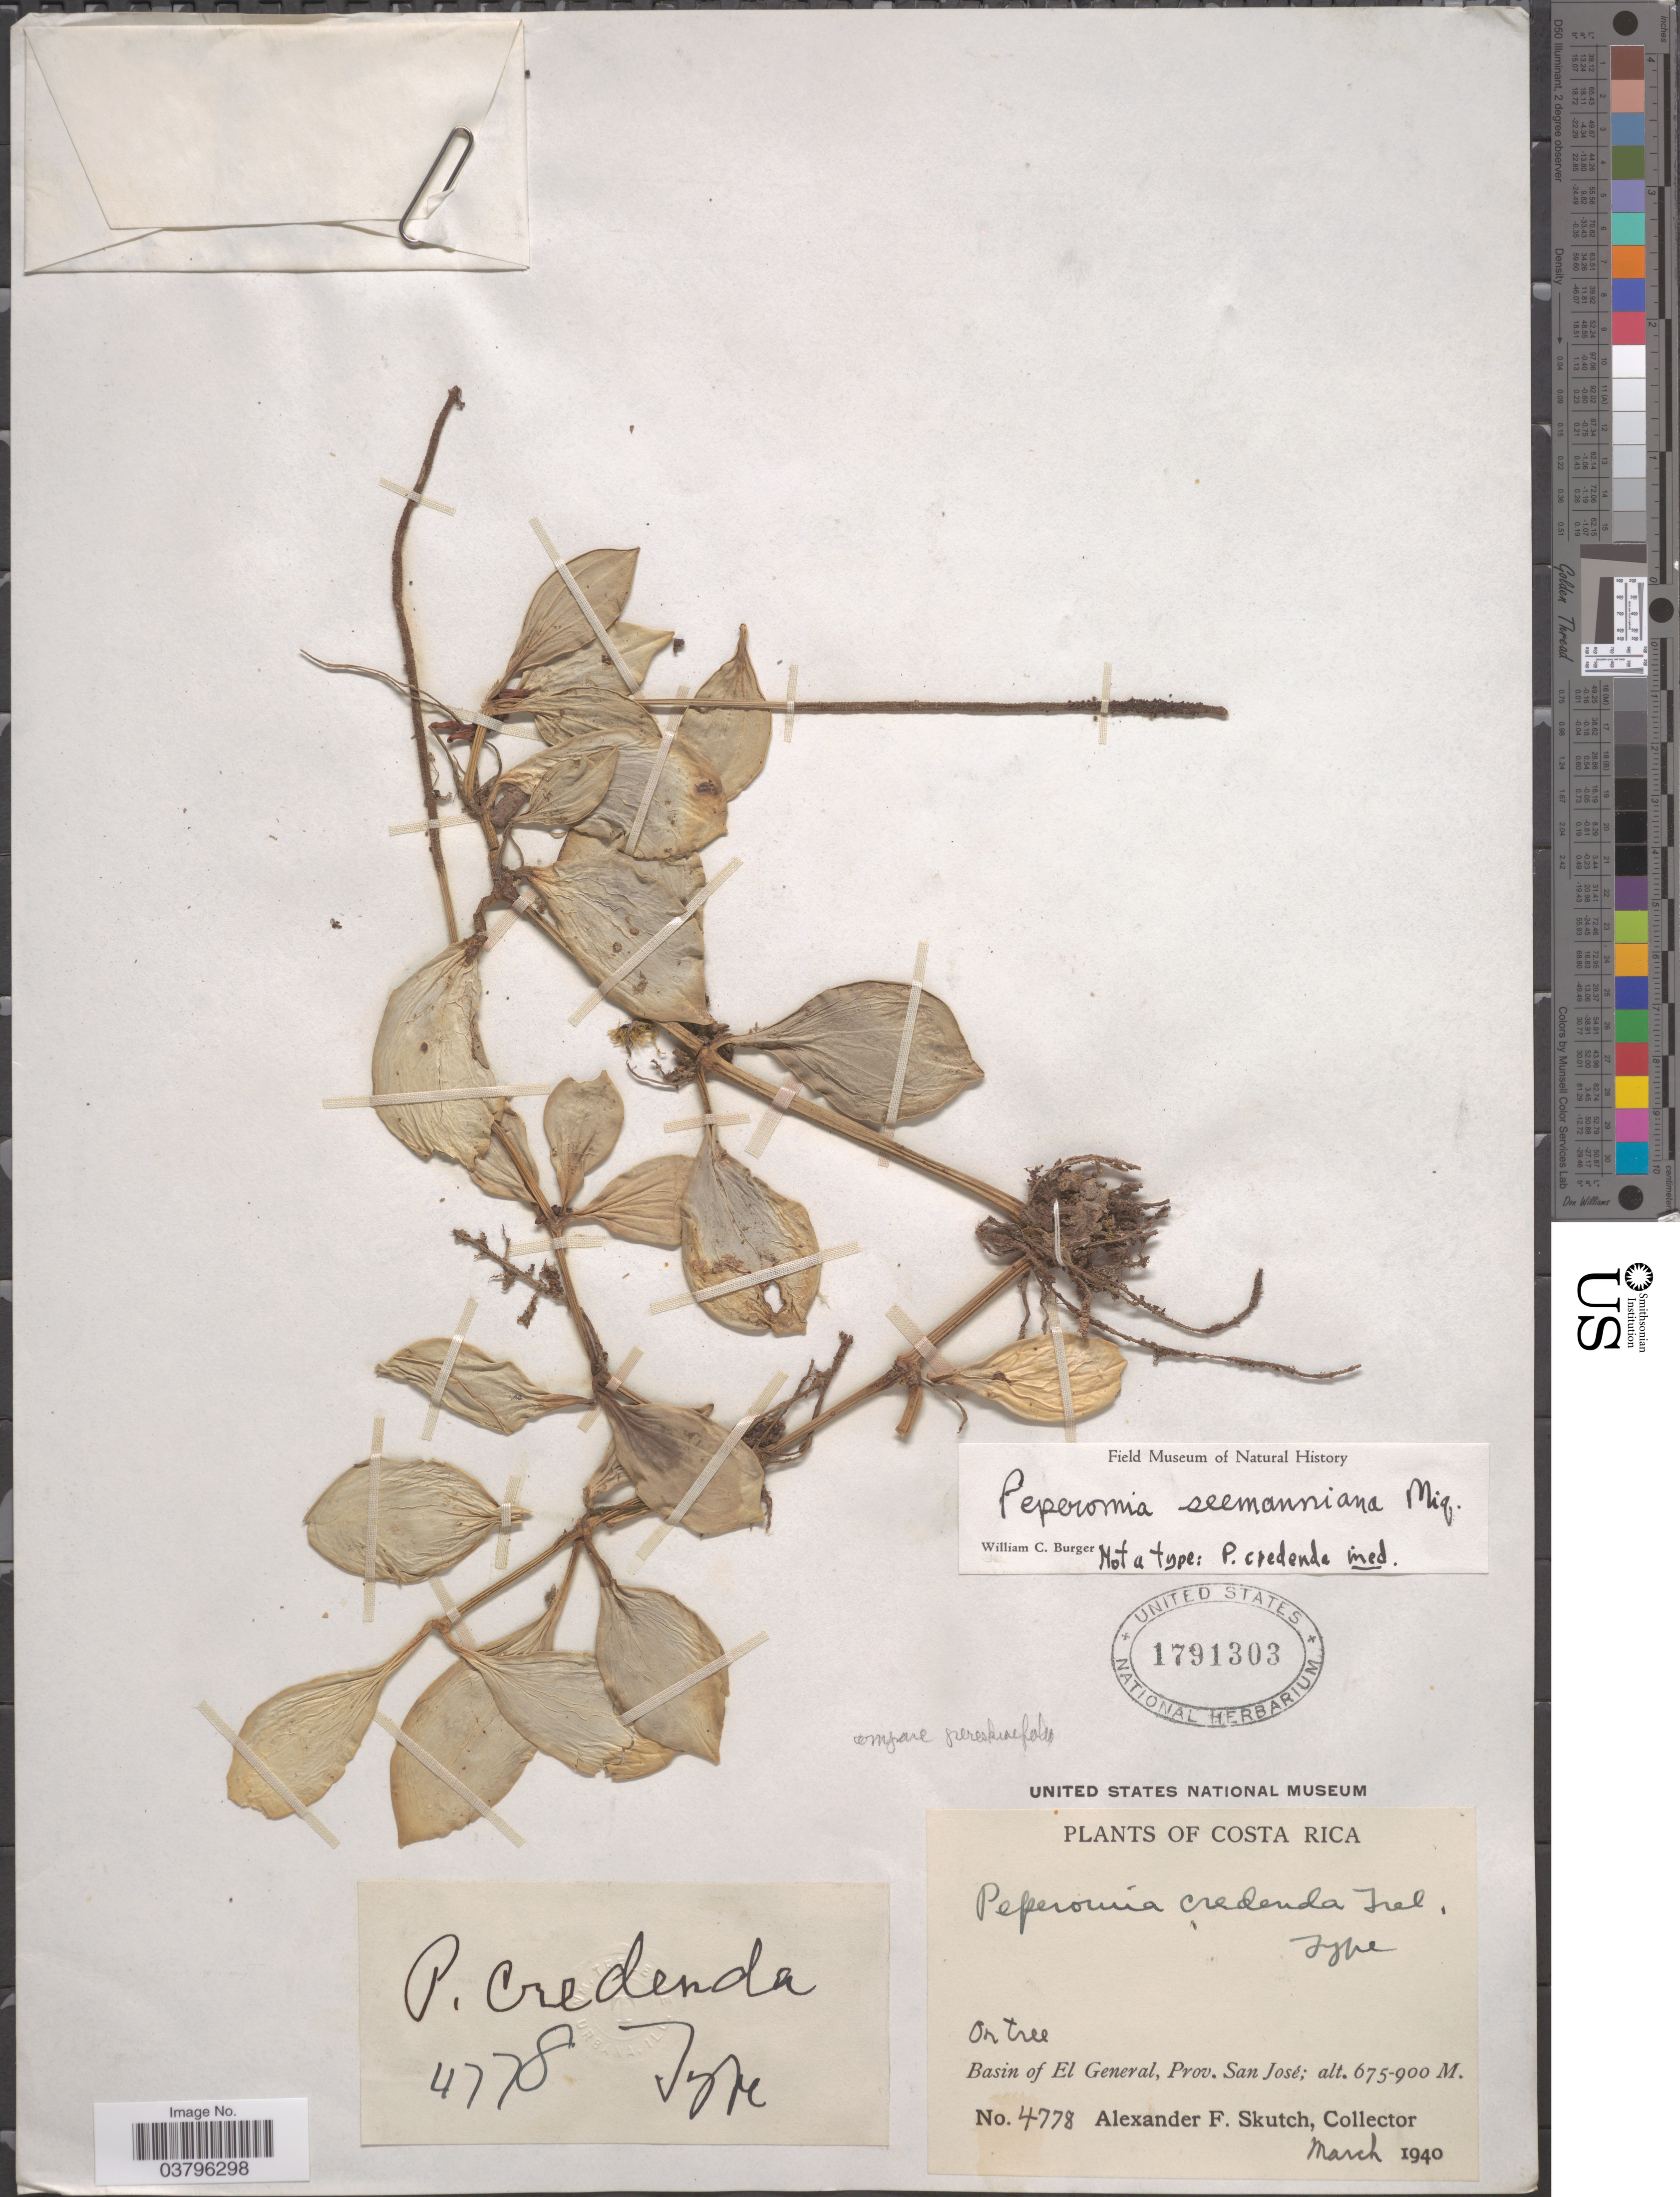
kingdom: Plantae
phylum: Tracheophyta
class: Magnoliopsida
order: Piperales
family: Piperaceae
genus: Peperomia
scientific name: Peperomia angustata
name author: Kunth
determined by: Jiménez, José Estaban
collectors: A. F. Skutch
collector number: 4778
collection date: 1940-03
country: Costa Rica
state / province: San José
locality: Basin of El General.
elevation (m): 675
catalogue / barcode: US 1791303